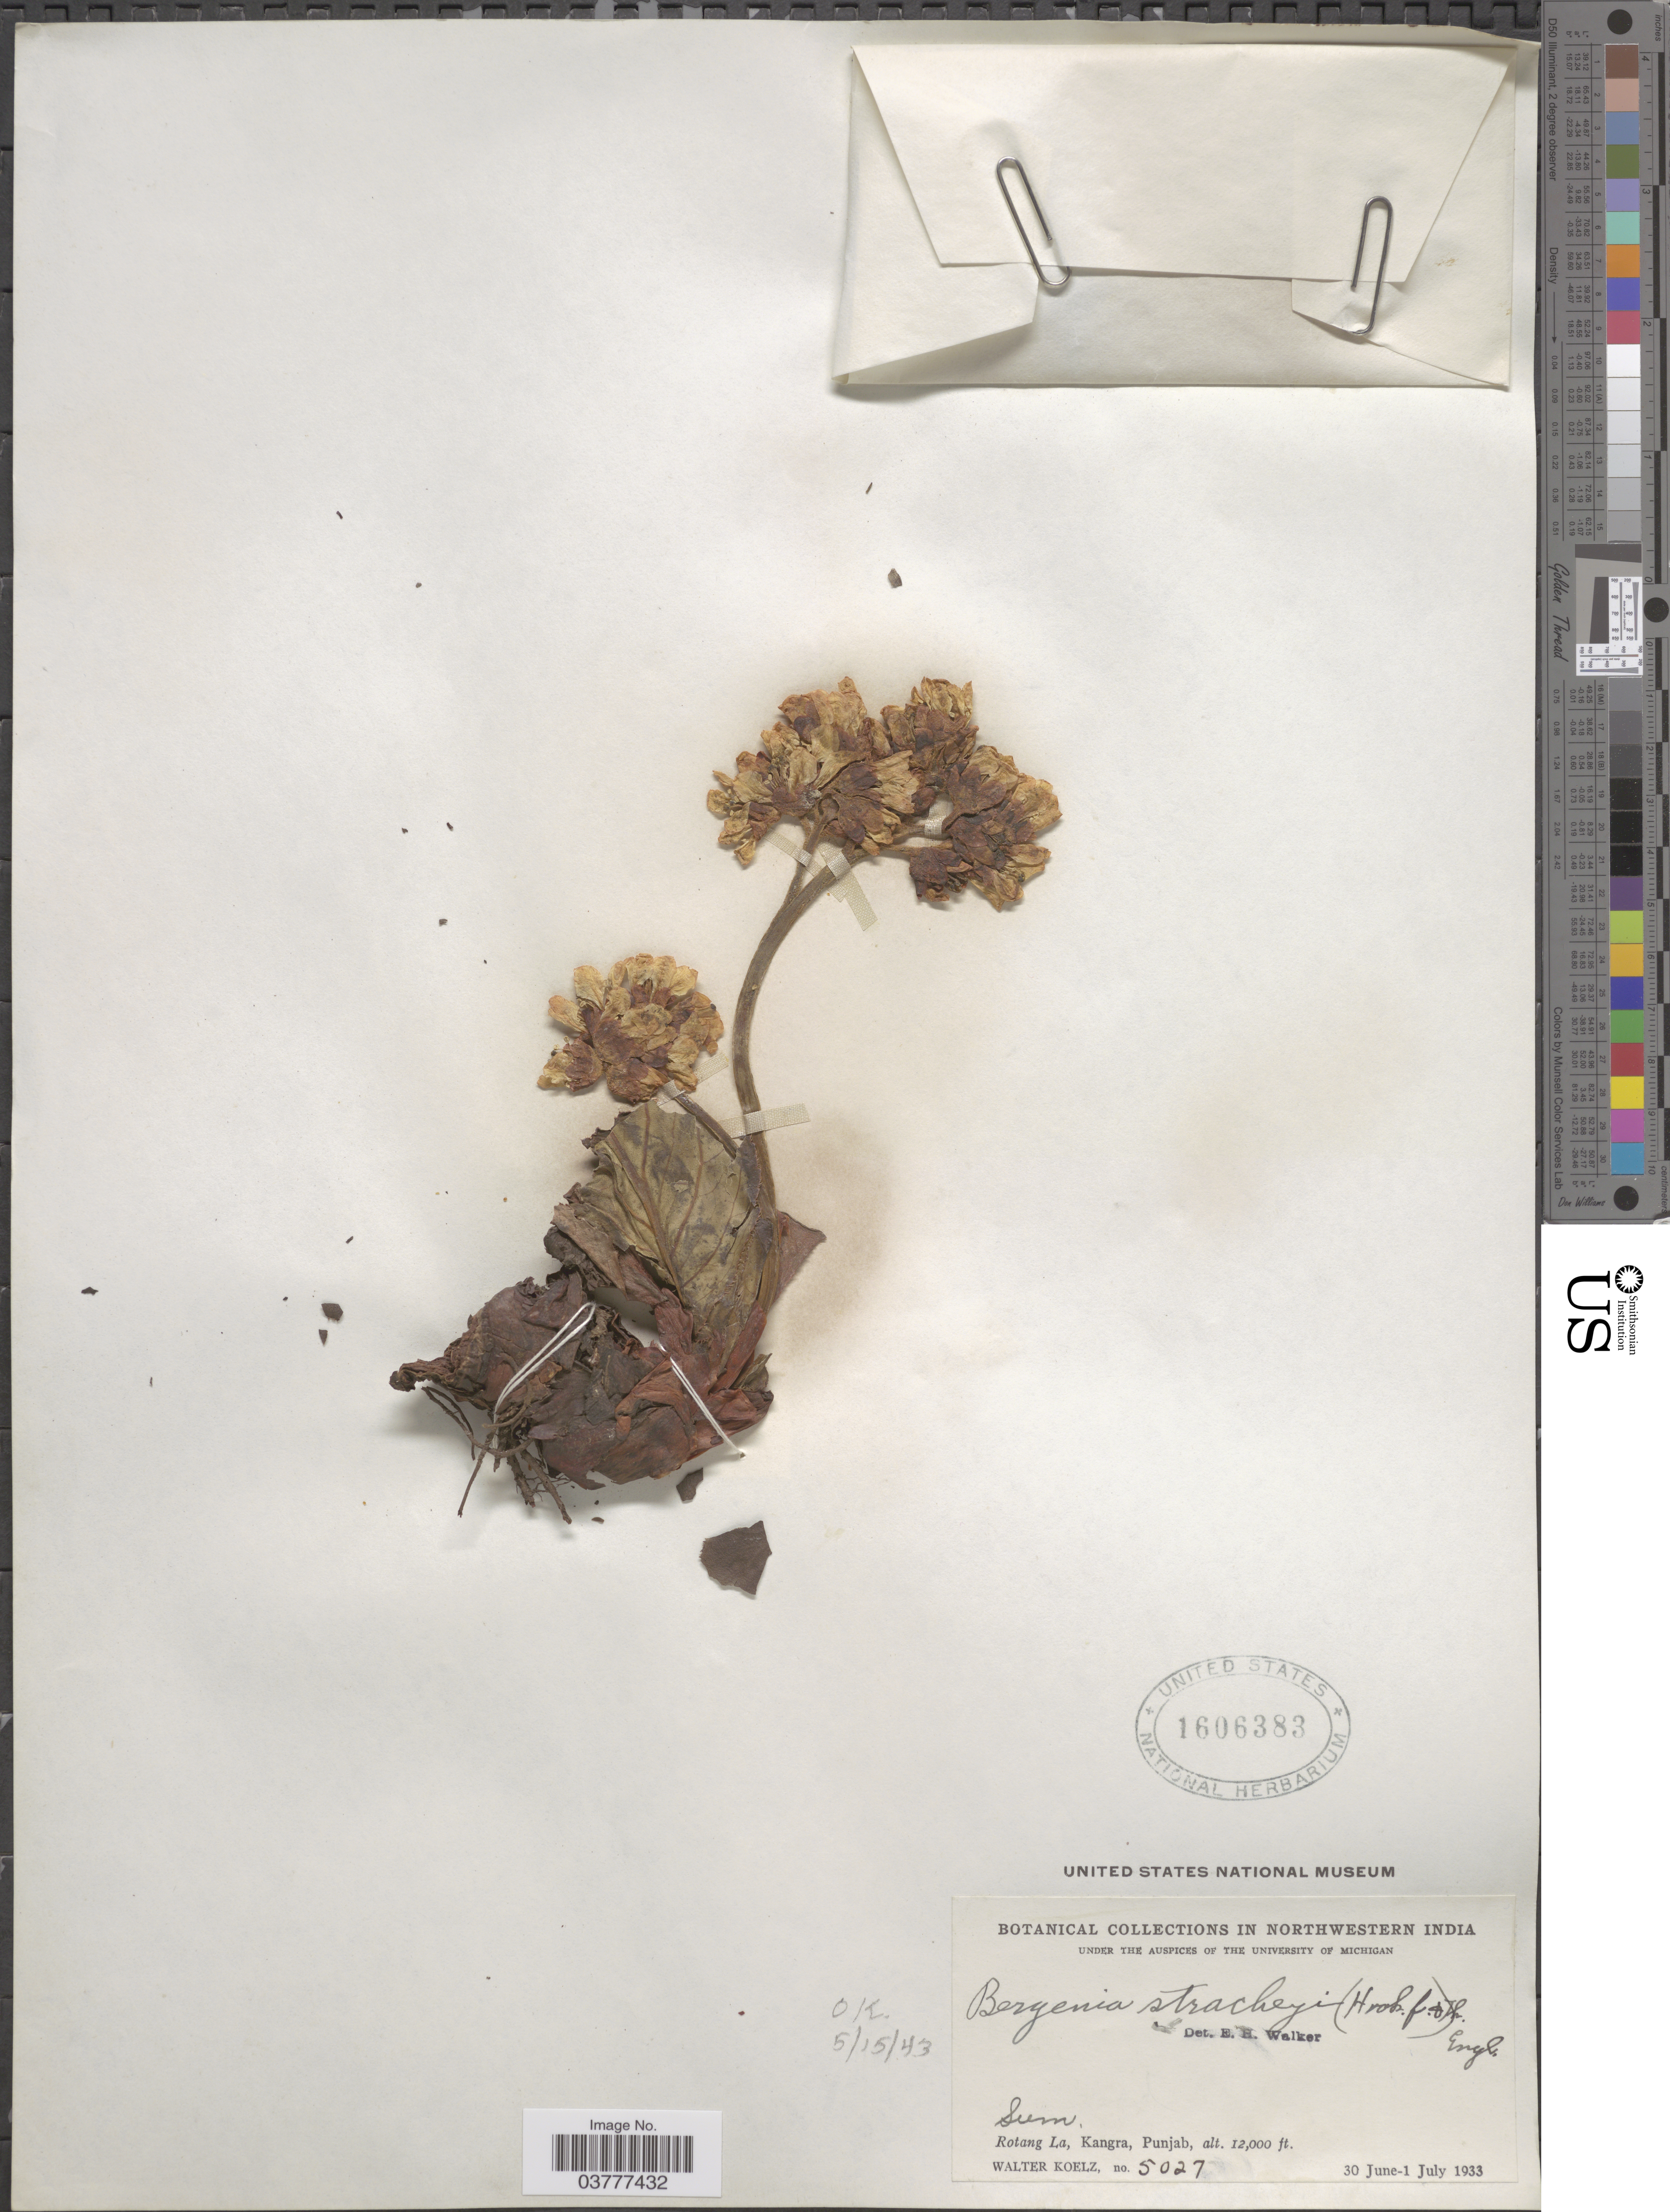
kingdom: Plantae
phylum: Tracheophyta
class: Magnoliopsida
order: Saxifragales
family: Saxifragaceae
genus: Bergenia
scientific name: Bergenia stracheyi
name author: (Hook. f. & Thomson) Engl.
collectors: W. N. Koelz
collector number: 5027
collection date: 1933-06-30/1933-07-01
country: India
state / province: Punjab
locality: Northwestern India, Rotang La, Kangra.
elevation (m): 3658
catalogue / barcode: US 1606383